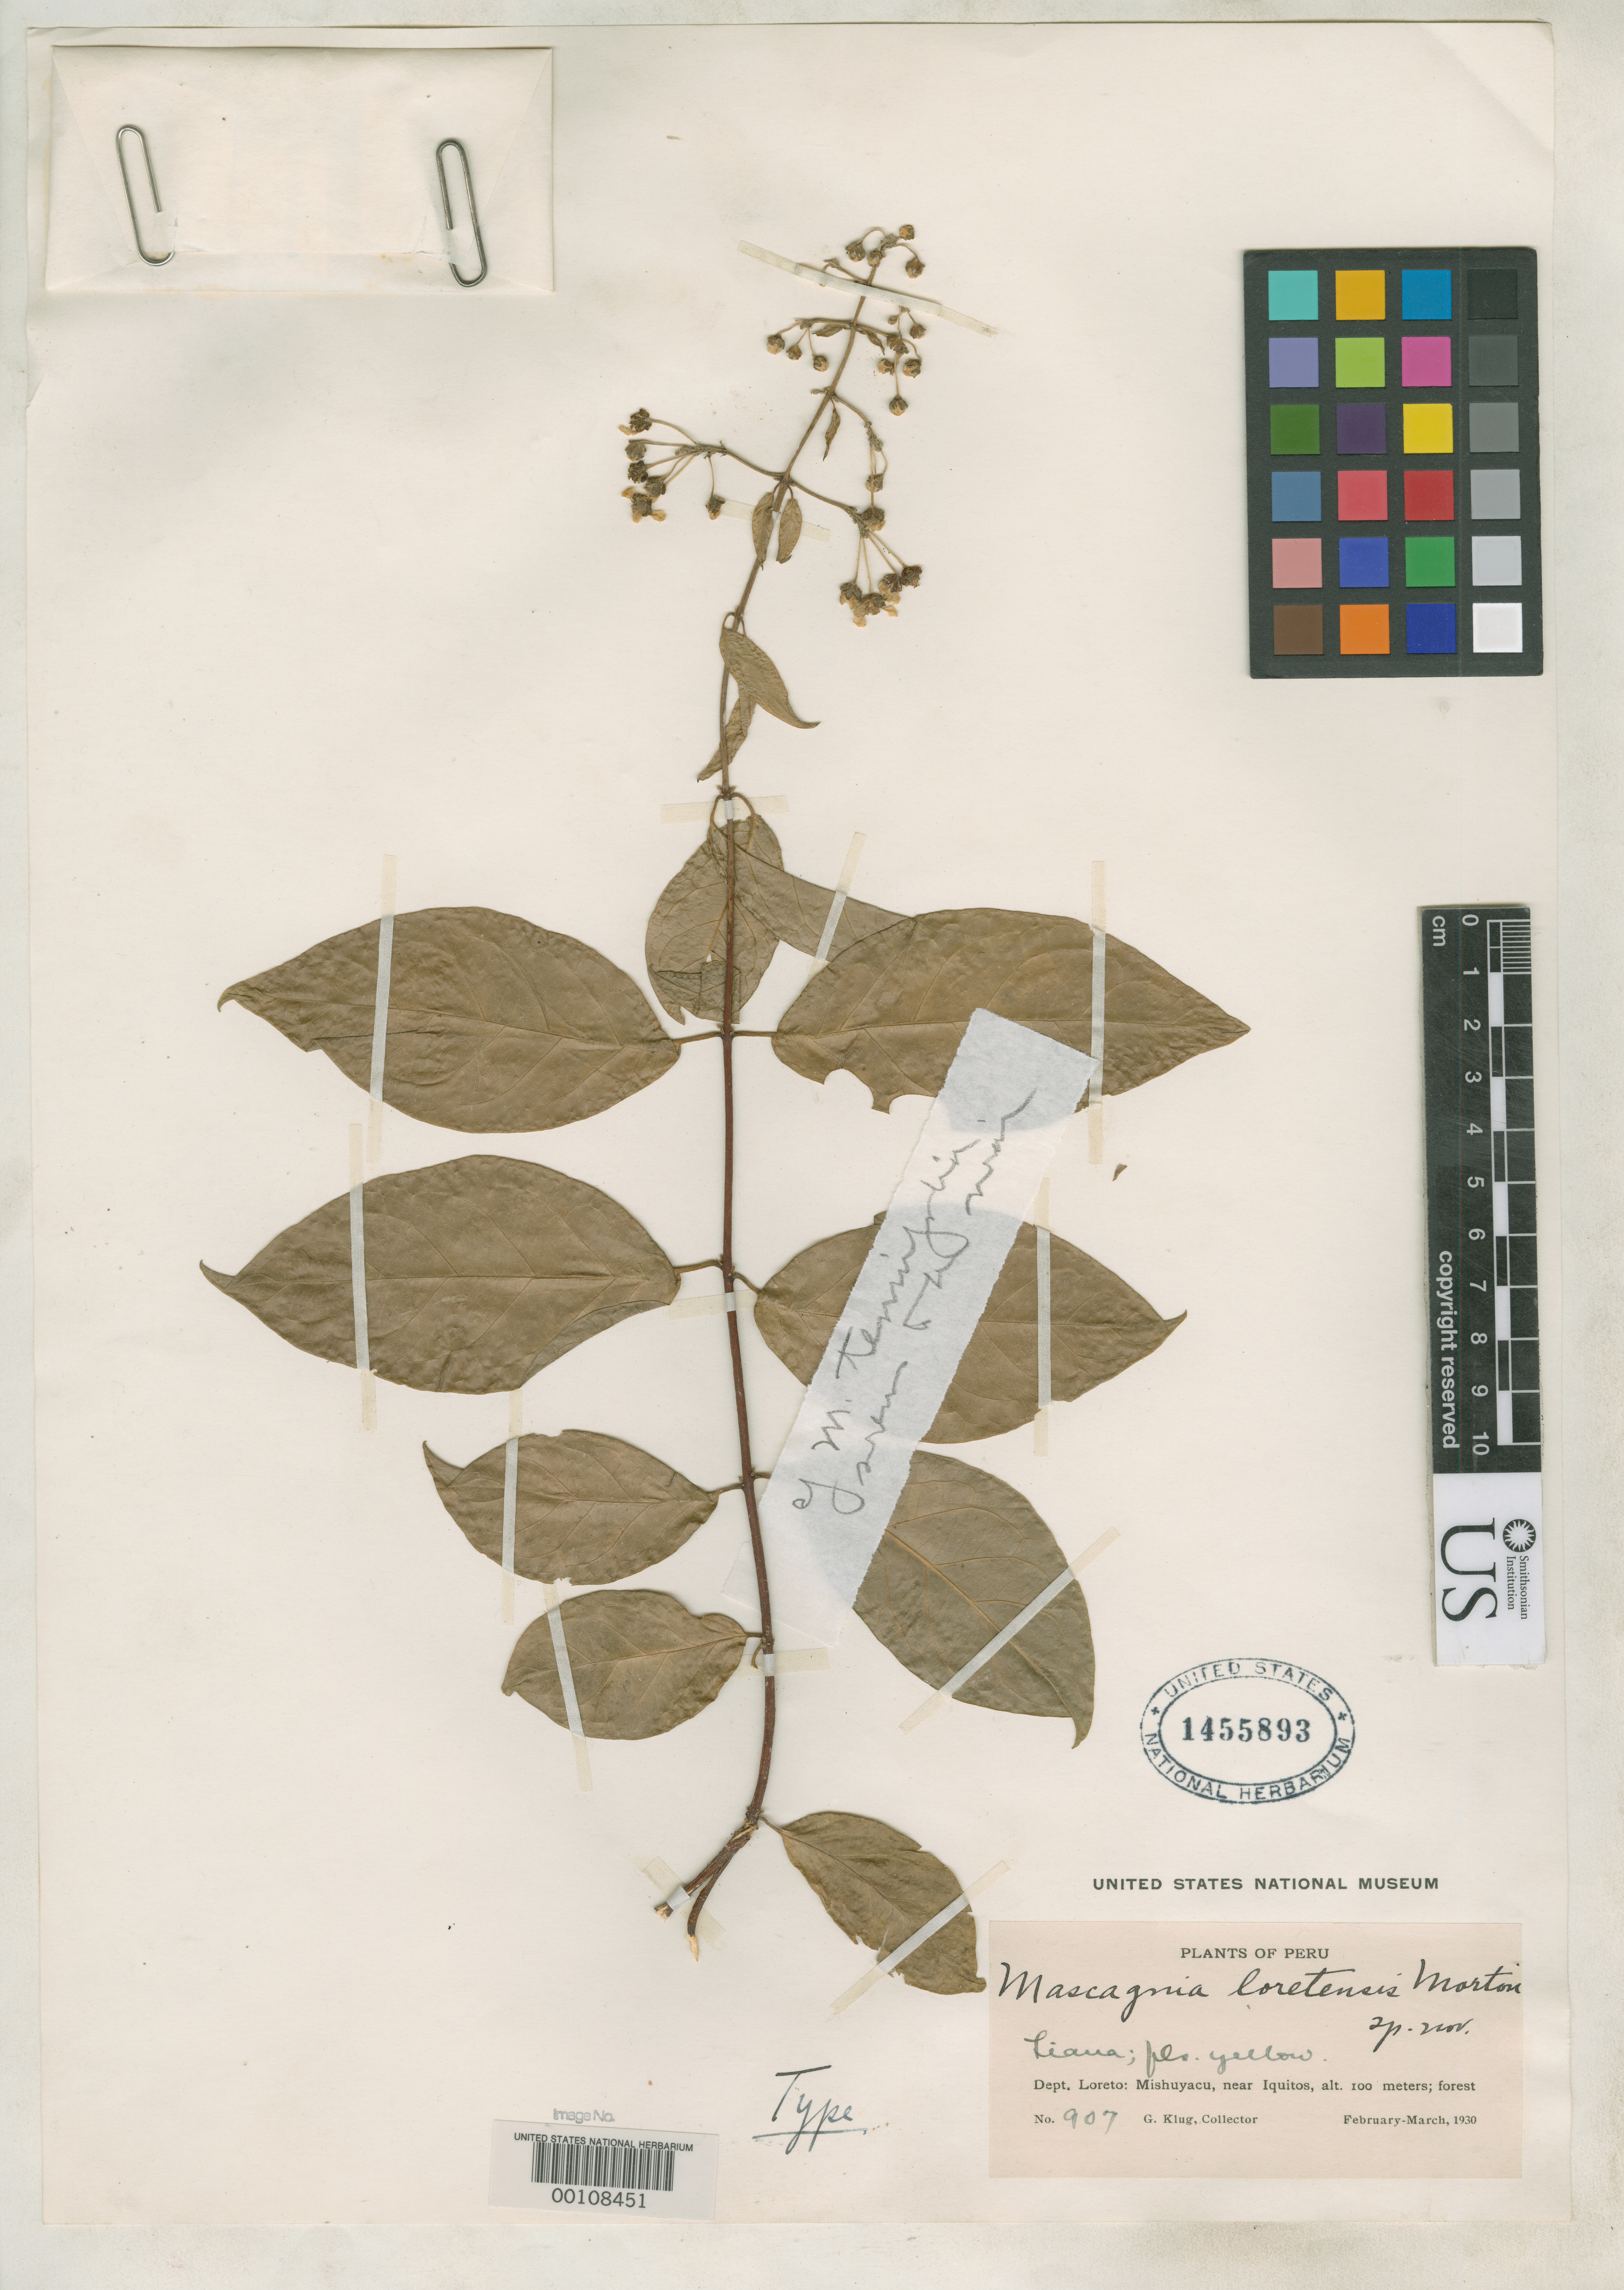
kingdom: Plantae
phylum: Tracheophyta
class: Magnoliopsida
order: Malpighiales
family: Malpighiaceae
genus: Mascagnia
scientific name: Mascagnia loretensis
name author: C.V. Morton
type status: Holotype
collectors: G. King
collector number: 907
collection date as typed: Feb 1930 to -- Mar 1930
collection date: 1930-02/1930-03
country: Peru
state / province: Loreto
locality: Mishuyacu, near Iquitos.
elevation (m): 100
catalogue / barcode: US 1455893